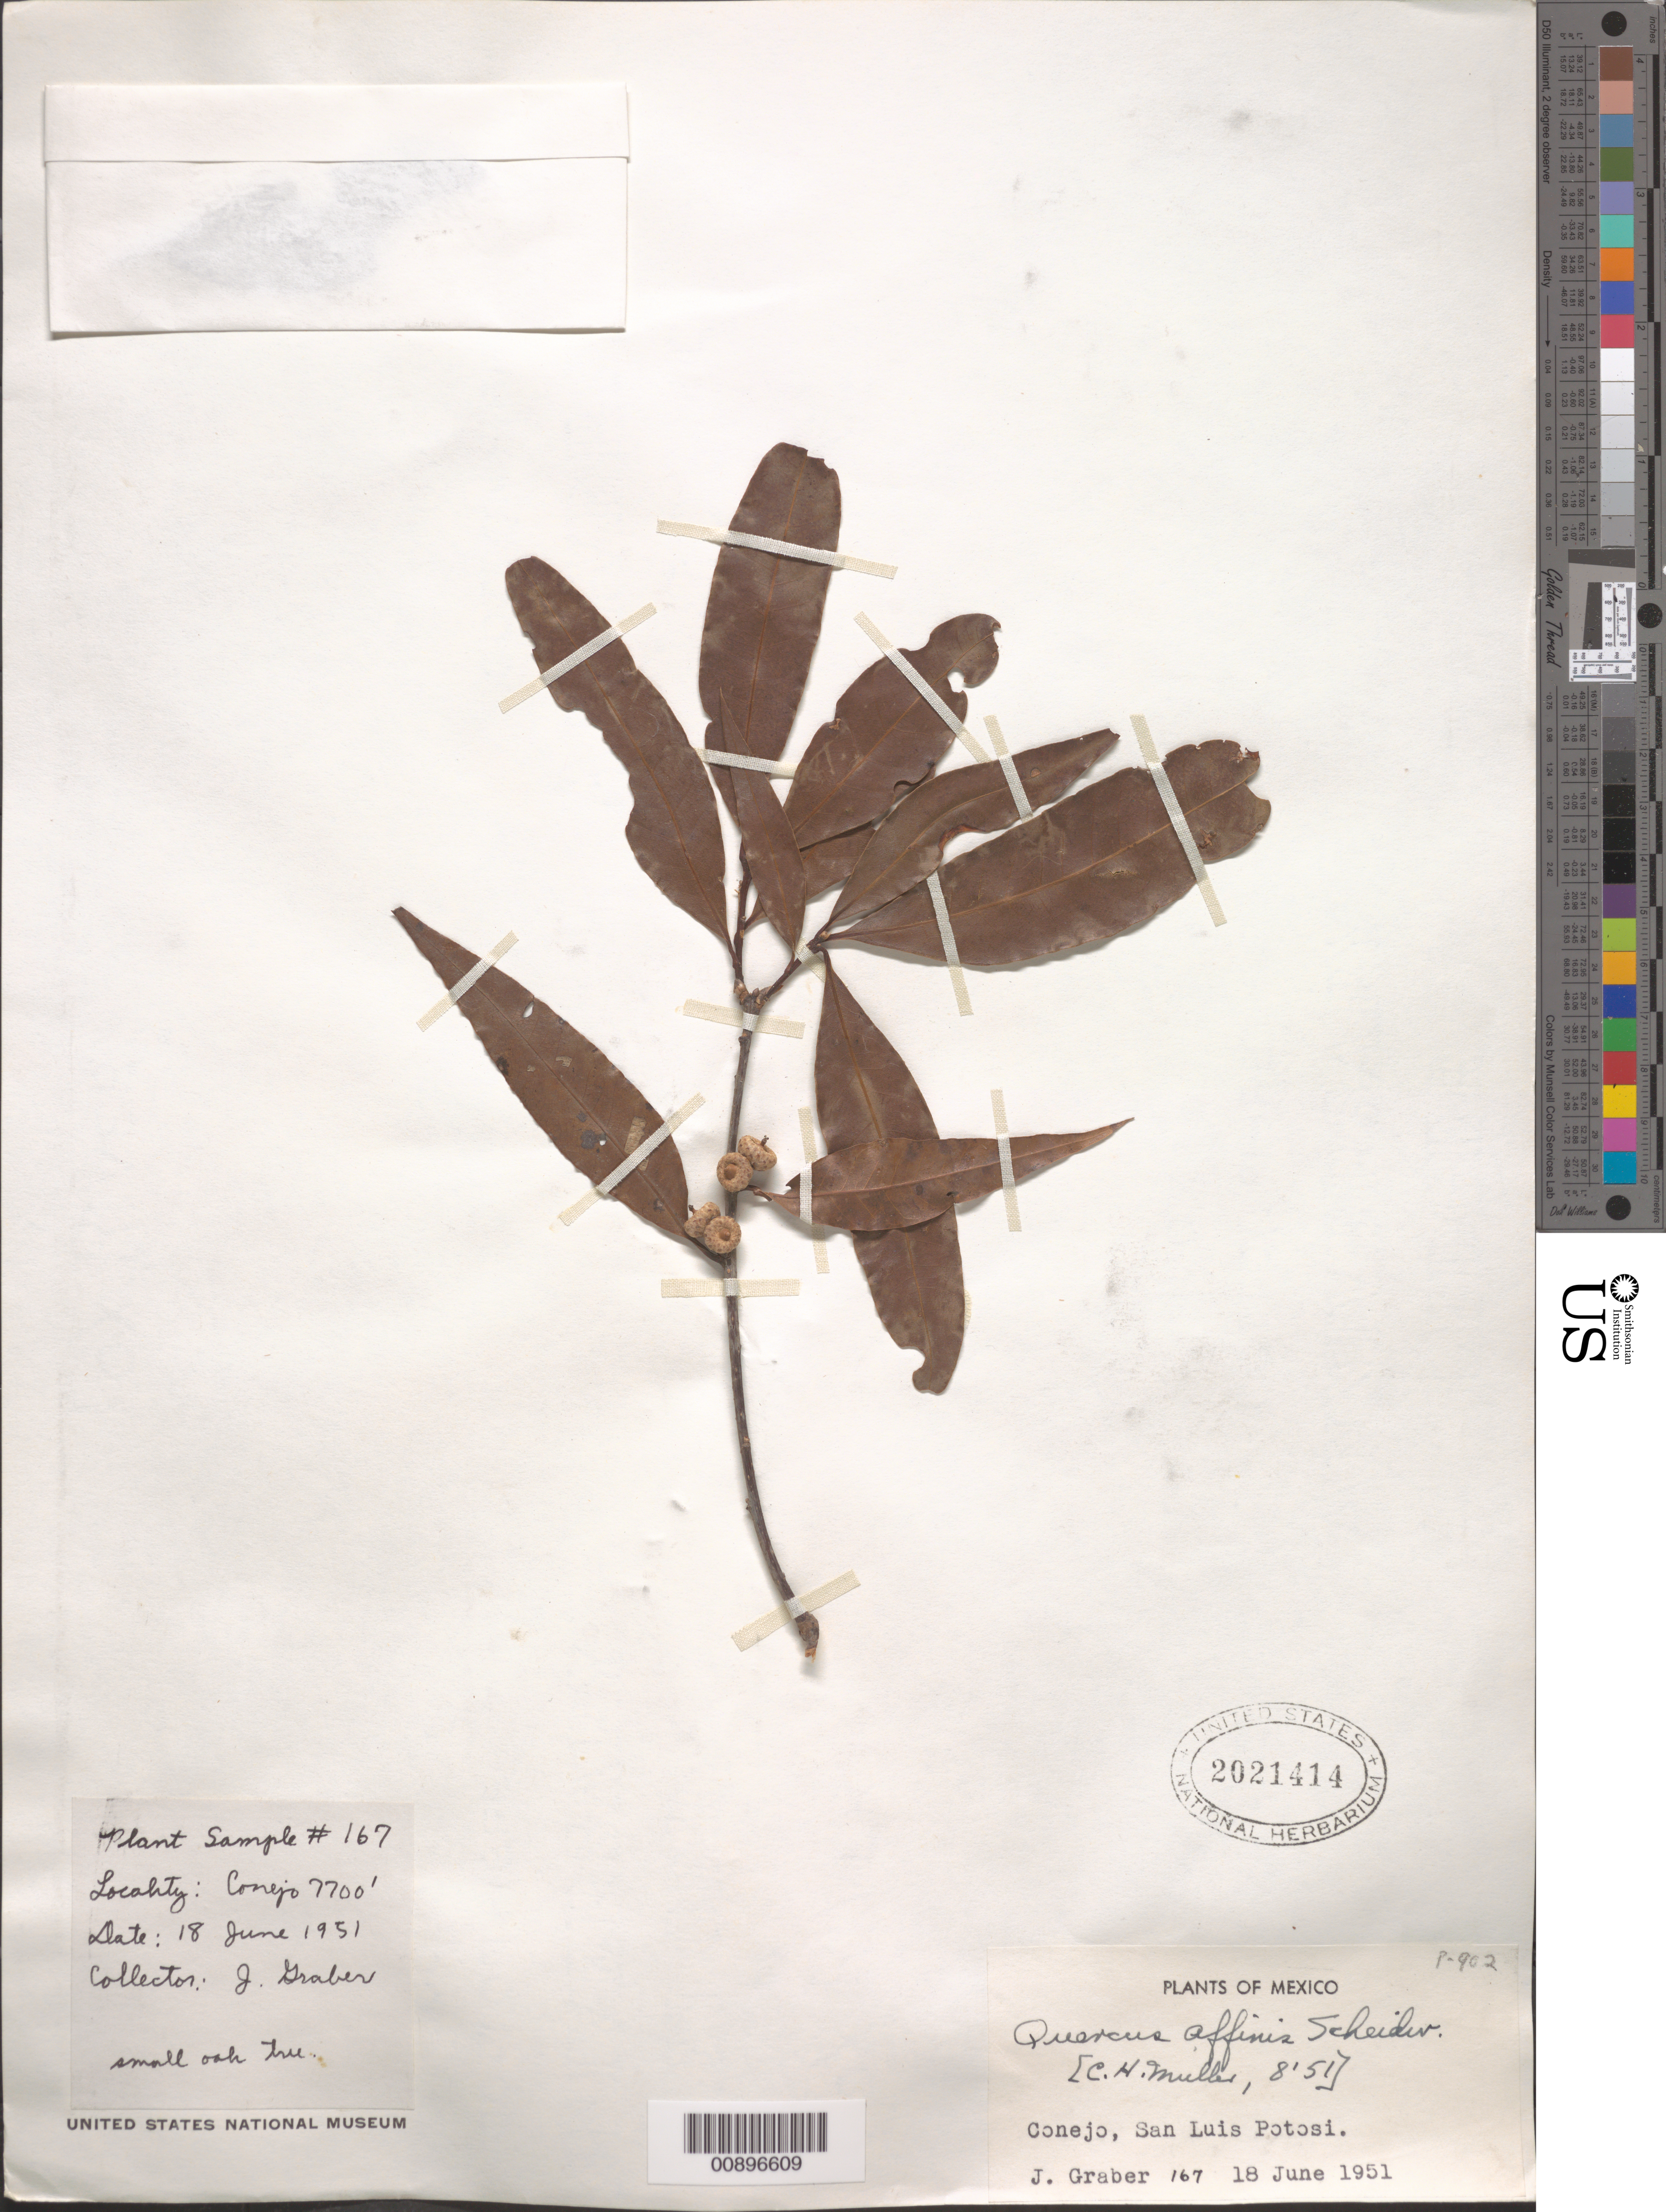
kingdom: Plantae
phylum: Tracheophyta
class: Magnoliopsida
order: Fagales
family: Fagaceae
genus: Quercus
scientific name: Quercus affinis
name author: Scheidw.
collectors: J. Graber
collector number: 167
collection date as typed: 18 Jun 1951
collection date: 1951-06-18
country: Mexico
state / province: San Luis Potosí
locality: Conejo, San Luis Potosí.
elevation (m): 2347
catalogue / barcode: US 2021414